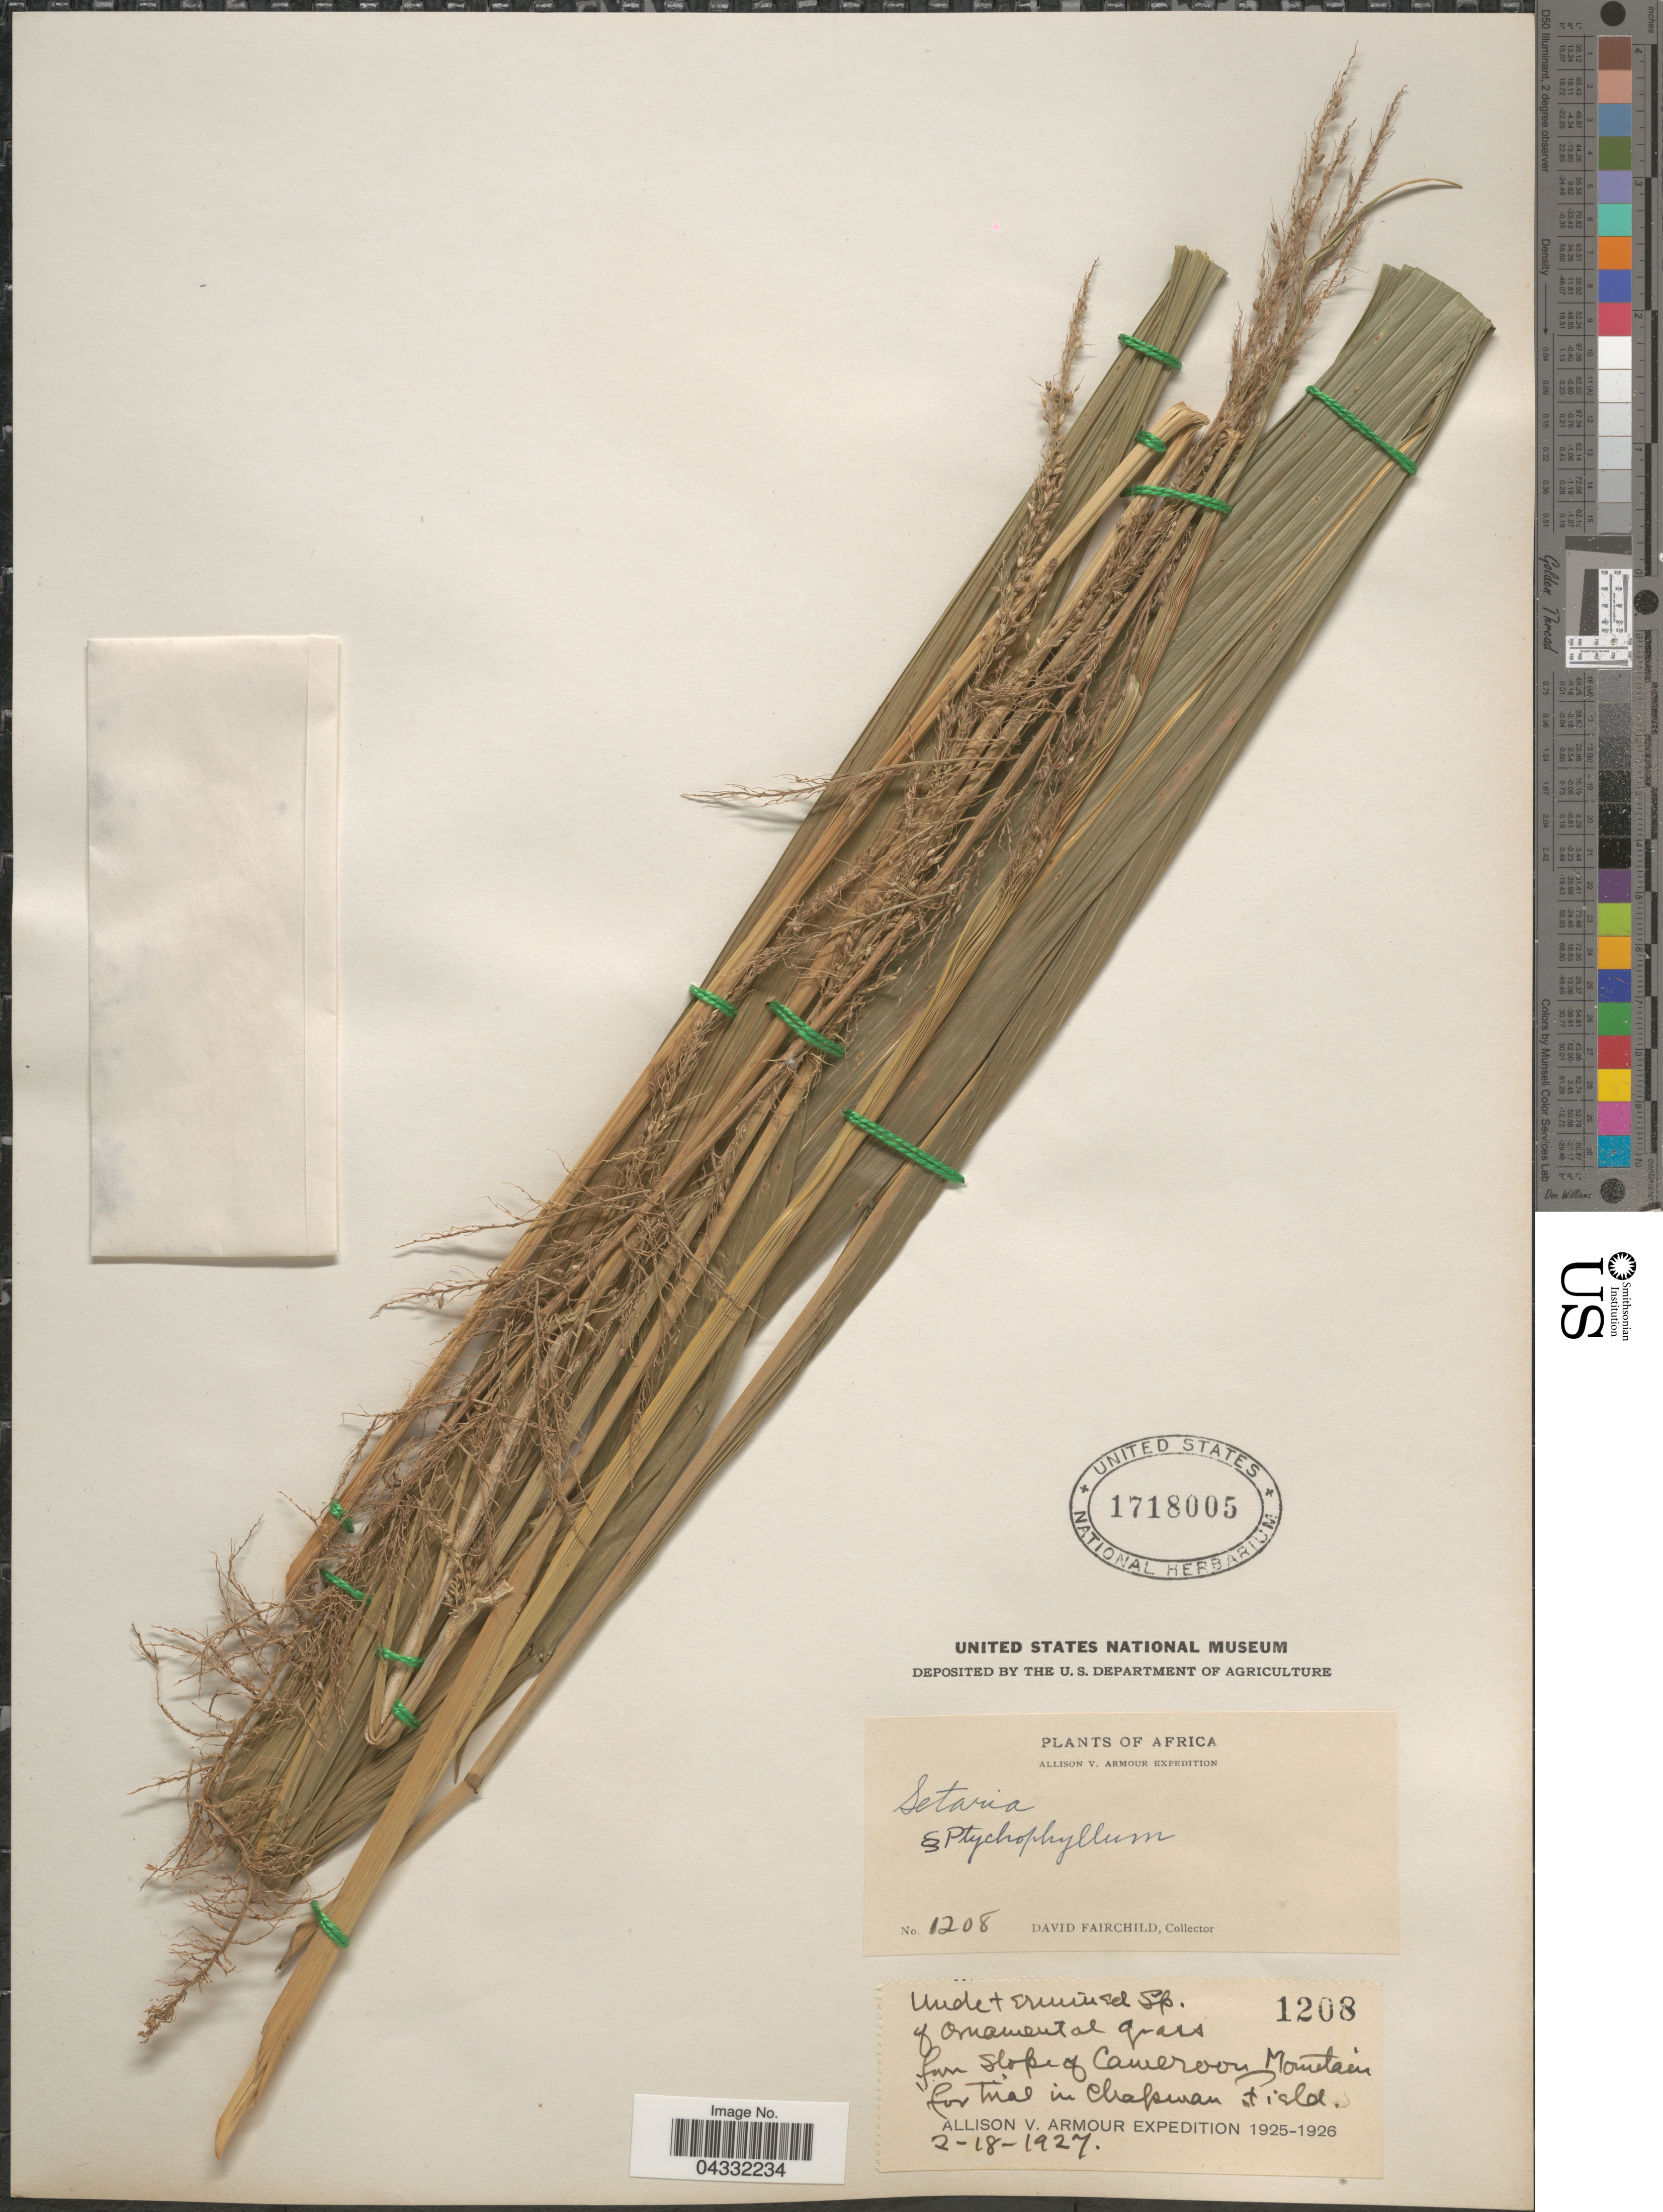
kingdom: Plantae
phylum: Tracheophyta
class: Liliopsida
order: Poales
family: Poaceae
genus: Setaria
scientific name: Setaria sp.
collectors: D. Fairchild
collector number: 1208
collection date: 1927-02-18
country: Cameroon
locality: Allison V. Amour Expedition. In slope of Cameroon Mountain for trail in Chapeman Field. Allison V. Armour Expedition 1925-1926.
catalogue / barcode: US 1718005